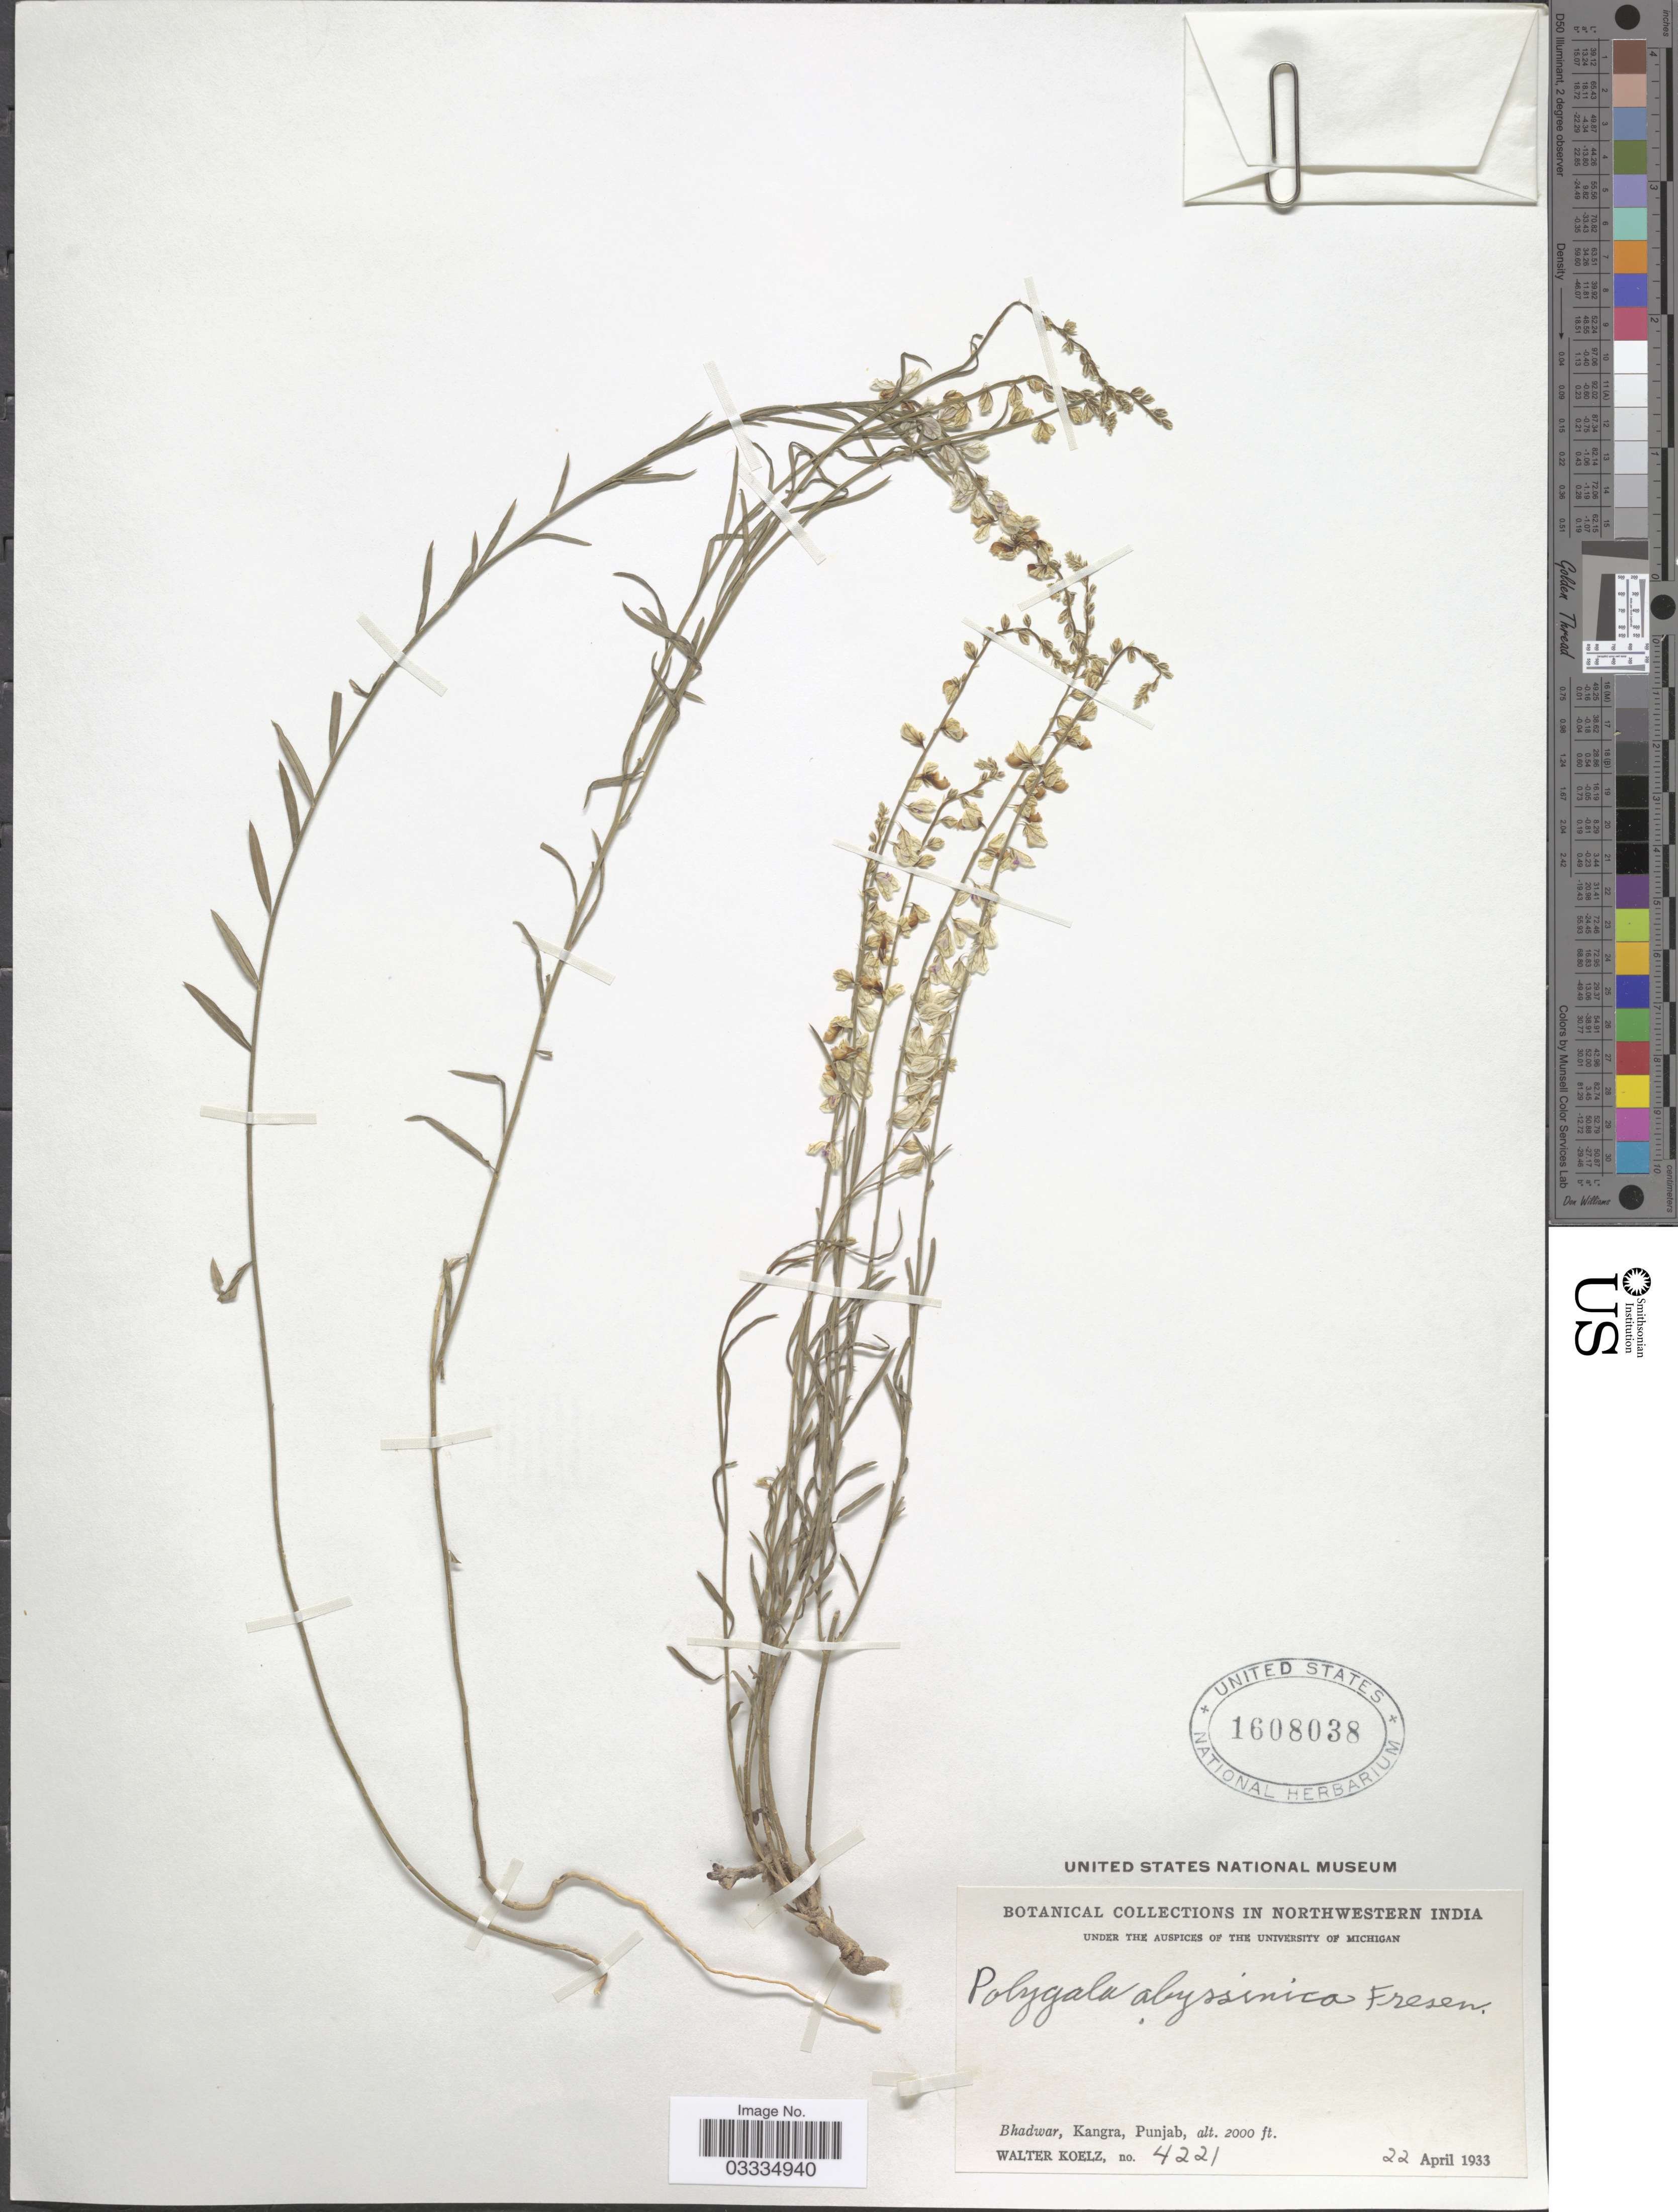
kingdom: Plantae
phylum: Tracheophyta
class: Magnoliopsida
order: Fabales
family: Polygalaceae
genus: Polygala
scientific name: Polygala abyssinica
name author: R. Br. ex Fresen.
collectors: W. N. Koelz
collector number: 4221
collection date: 1933-04-22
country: India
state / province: Punjab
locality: Northwestern India. Bhadwar, Kangra.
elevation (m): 610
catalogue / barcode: US 1608038